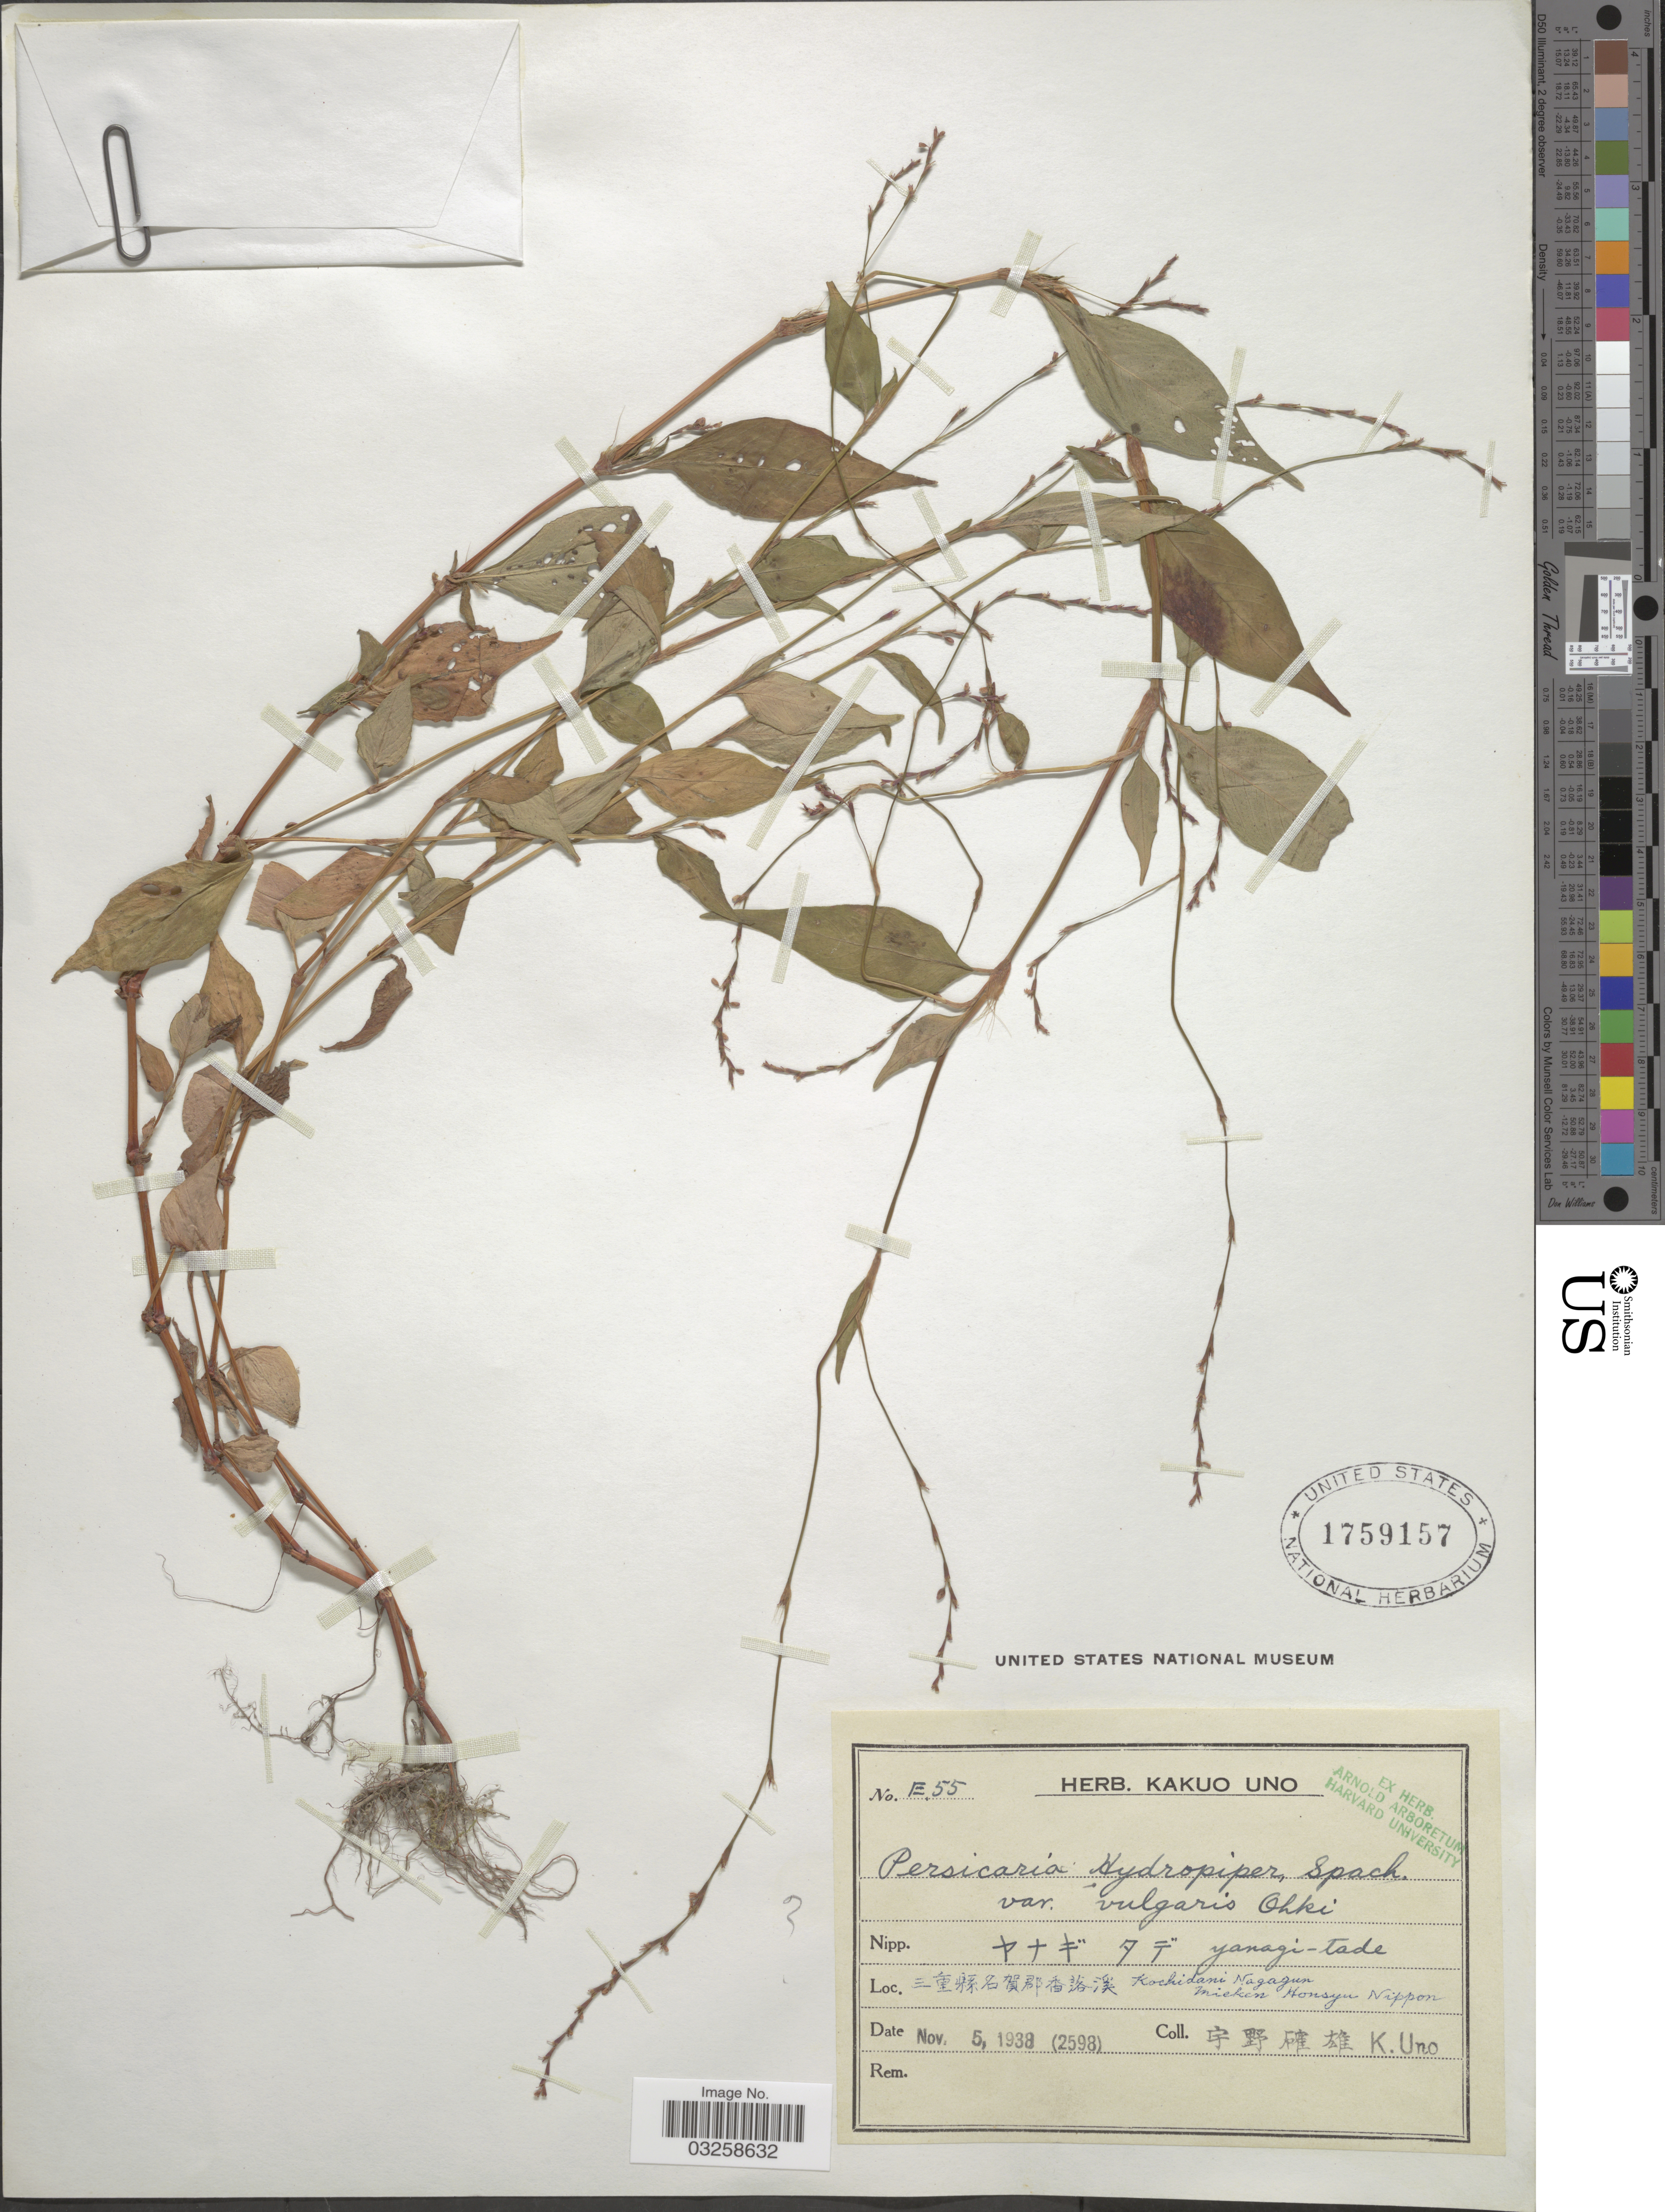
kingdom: Plantae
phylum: Tracheophyta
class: Magnoliopsida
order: Caryophyllales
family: Polygonaceae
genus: Polygonum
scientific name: Polygonum hydropiper var. hydropiper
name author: L.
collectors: K. Uno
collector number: E55/2598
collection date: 1938-11-05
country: Japan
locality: Kochidani Nagagun Mieken Honsyu Nippon.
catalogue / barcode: US 1759157